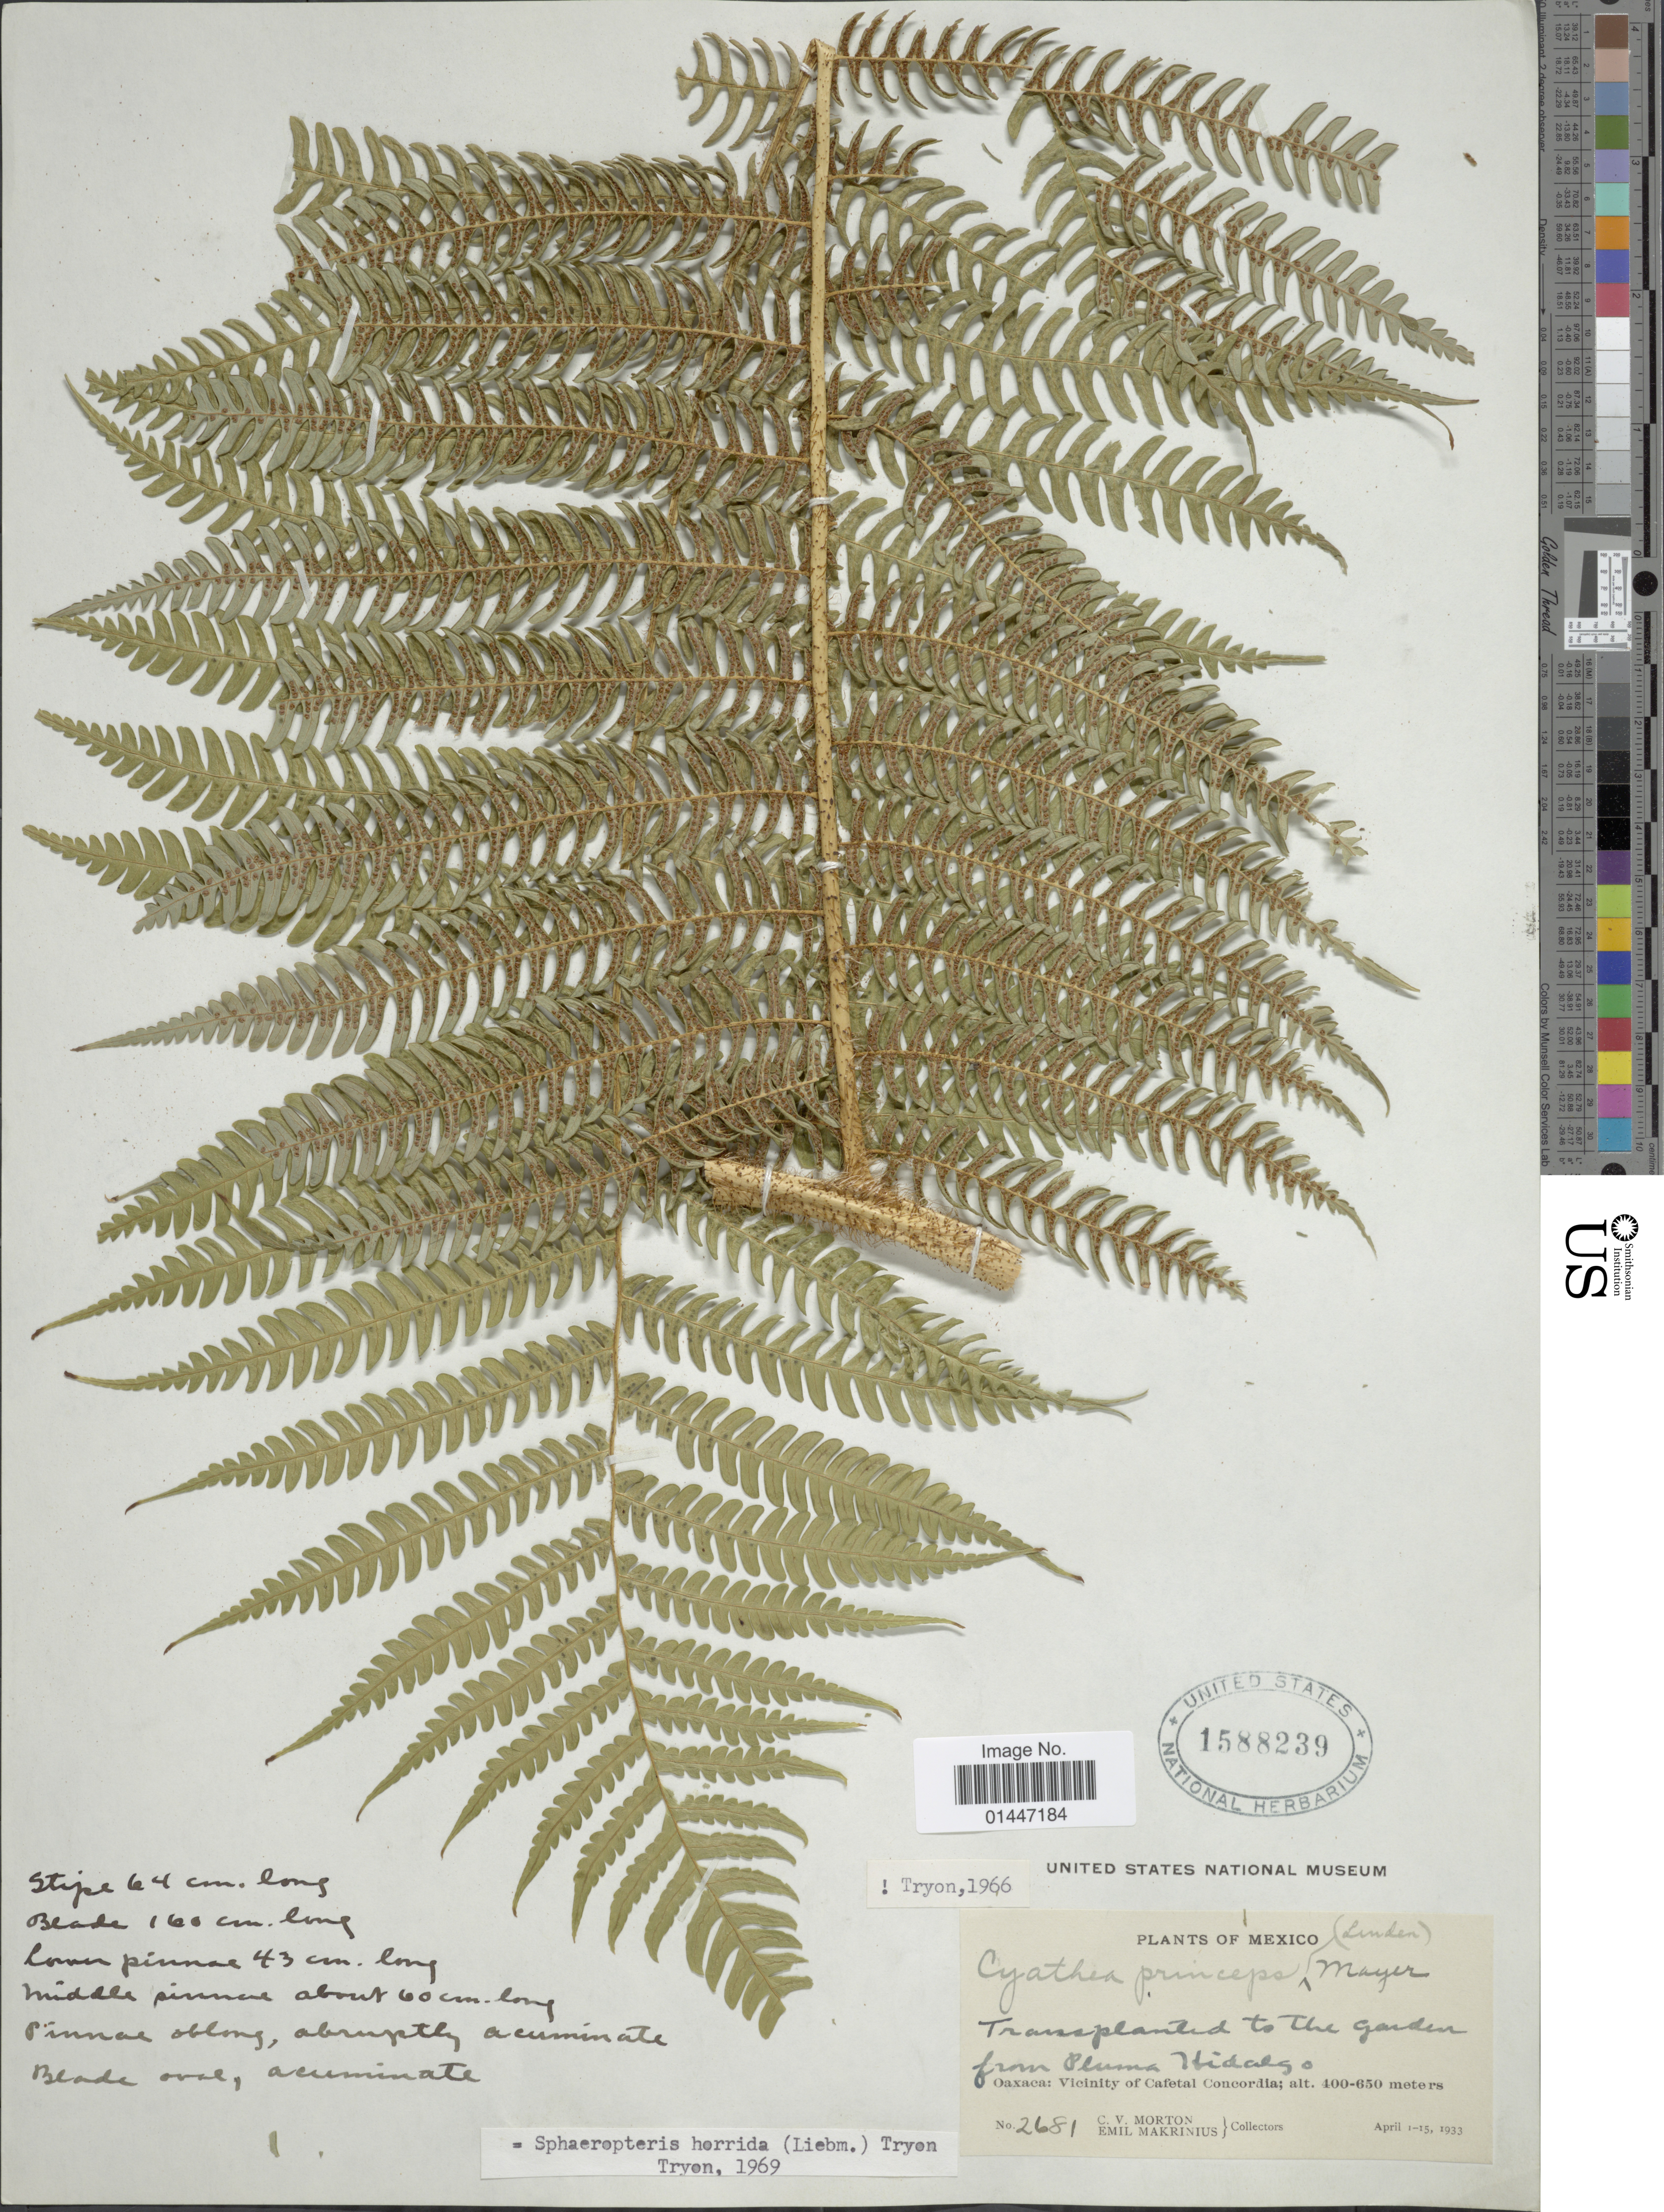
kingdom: Plantae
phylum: Tracheophyta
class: Polypodiopsida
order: Cyatheales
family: Cyatheaceae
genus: Sphaeropteris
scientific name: Sphaeropteris horrida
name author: (Liebm.) R.M. Tryon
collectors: C. V. Morton & E. Makrinius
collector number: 2681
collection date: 1933-04-01/1933-04-15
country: Mexico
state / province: Oaxaca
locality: Vicinity of Cafetal Concordia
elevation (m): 400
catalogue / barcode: US 1588239